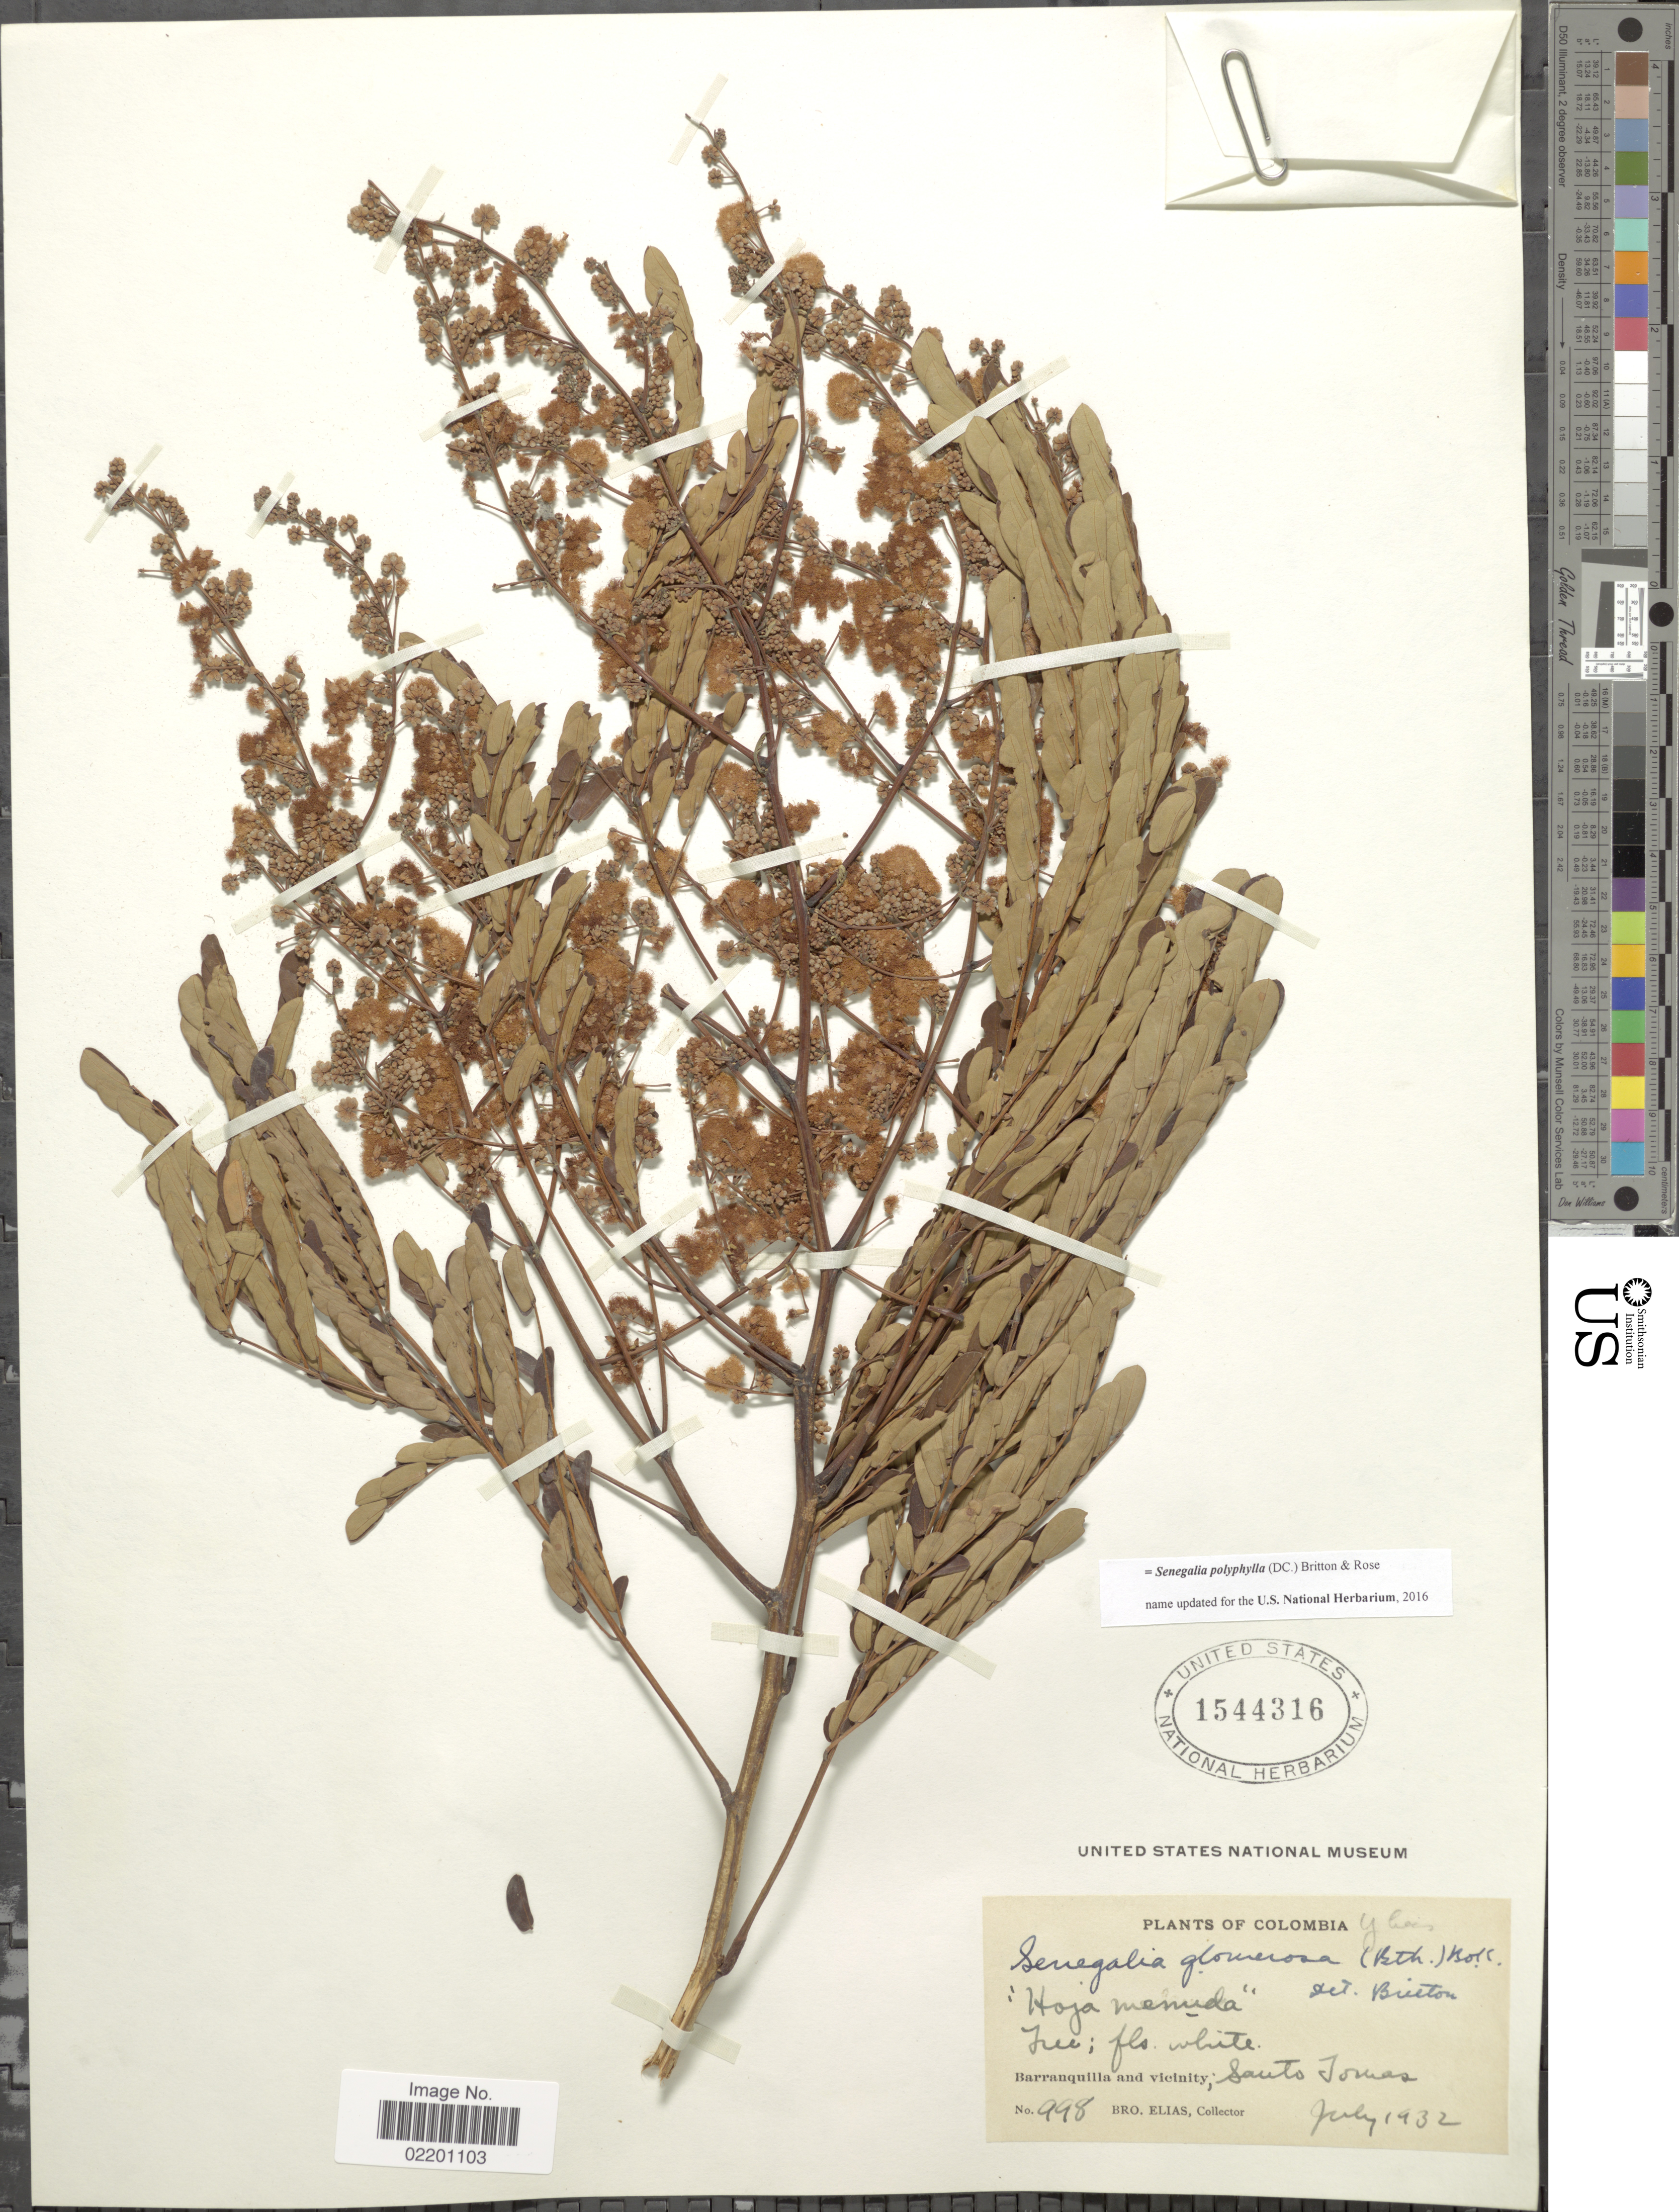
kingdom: Plantae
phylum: Tracheophyta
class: Magnoliopsida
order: Fabales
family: Fabaceae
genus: Senegalia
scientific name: Senegalia rhytidocarpa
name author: (L. Rico) Seigler & Ebinger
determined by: Santos, V. Terra dos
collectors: Bro. Elias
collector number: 998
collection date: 1932-07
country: Colombia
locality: Barranquilla and vicinity; Santo Tomas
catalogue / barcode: US 1544316